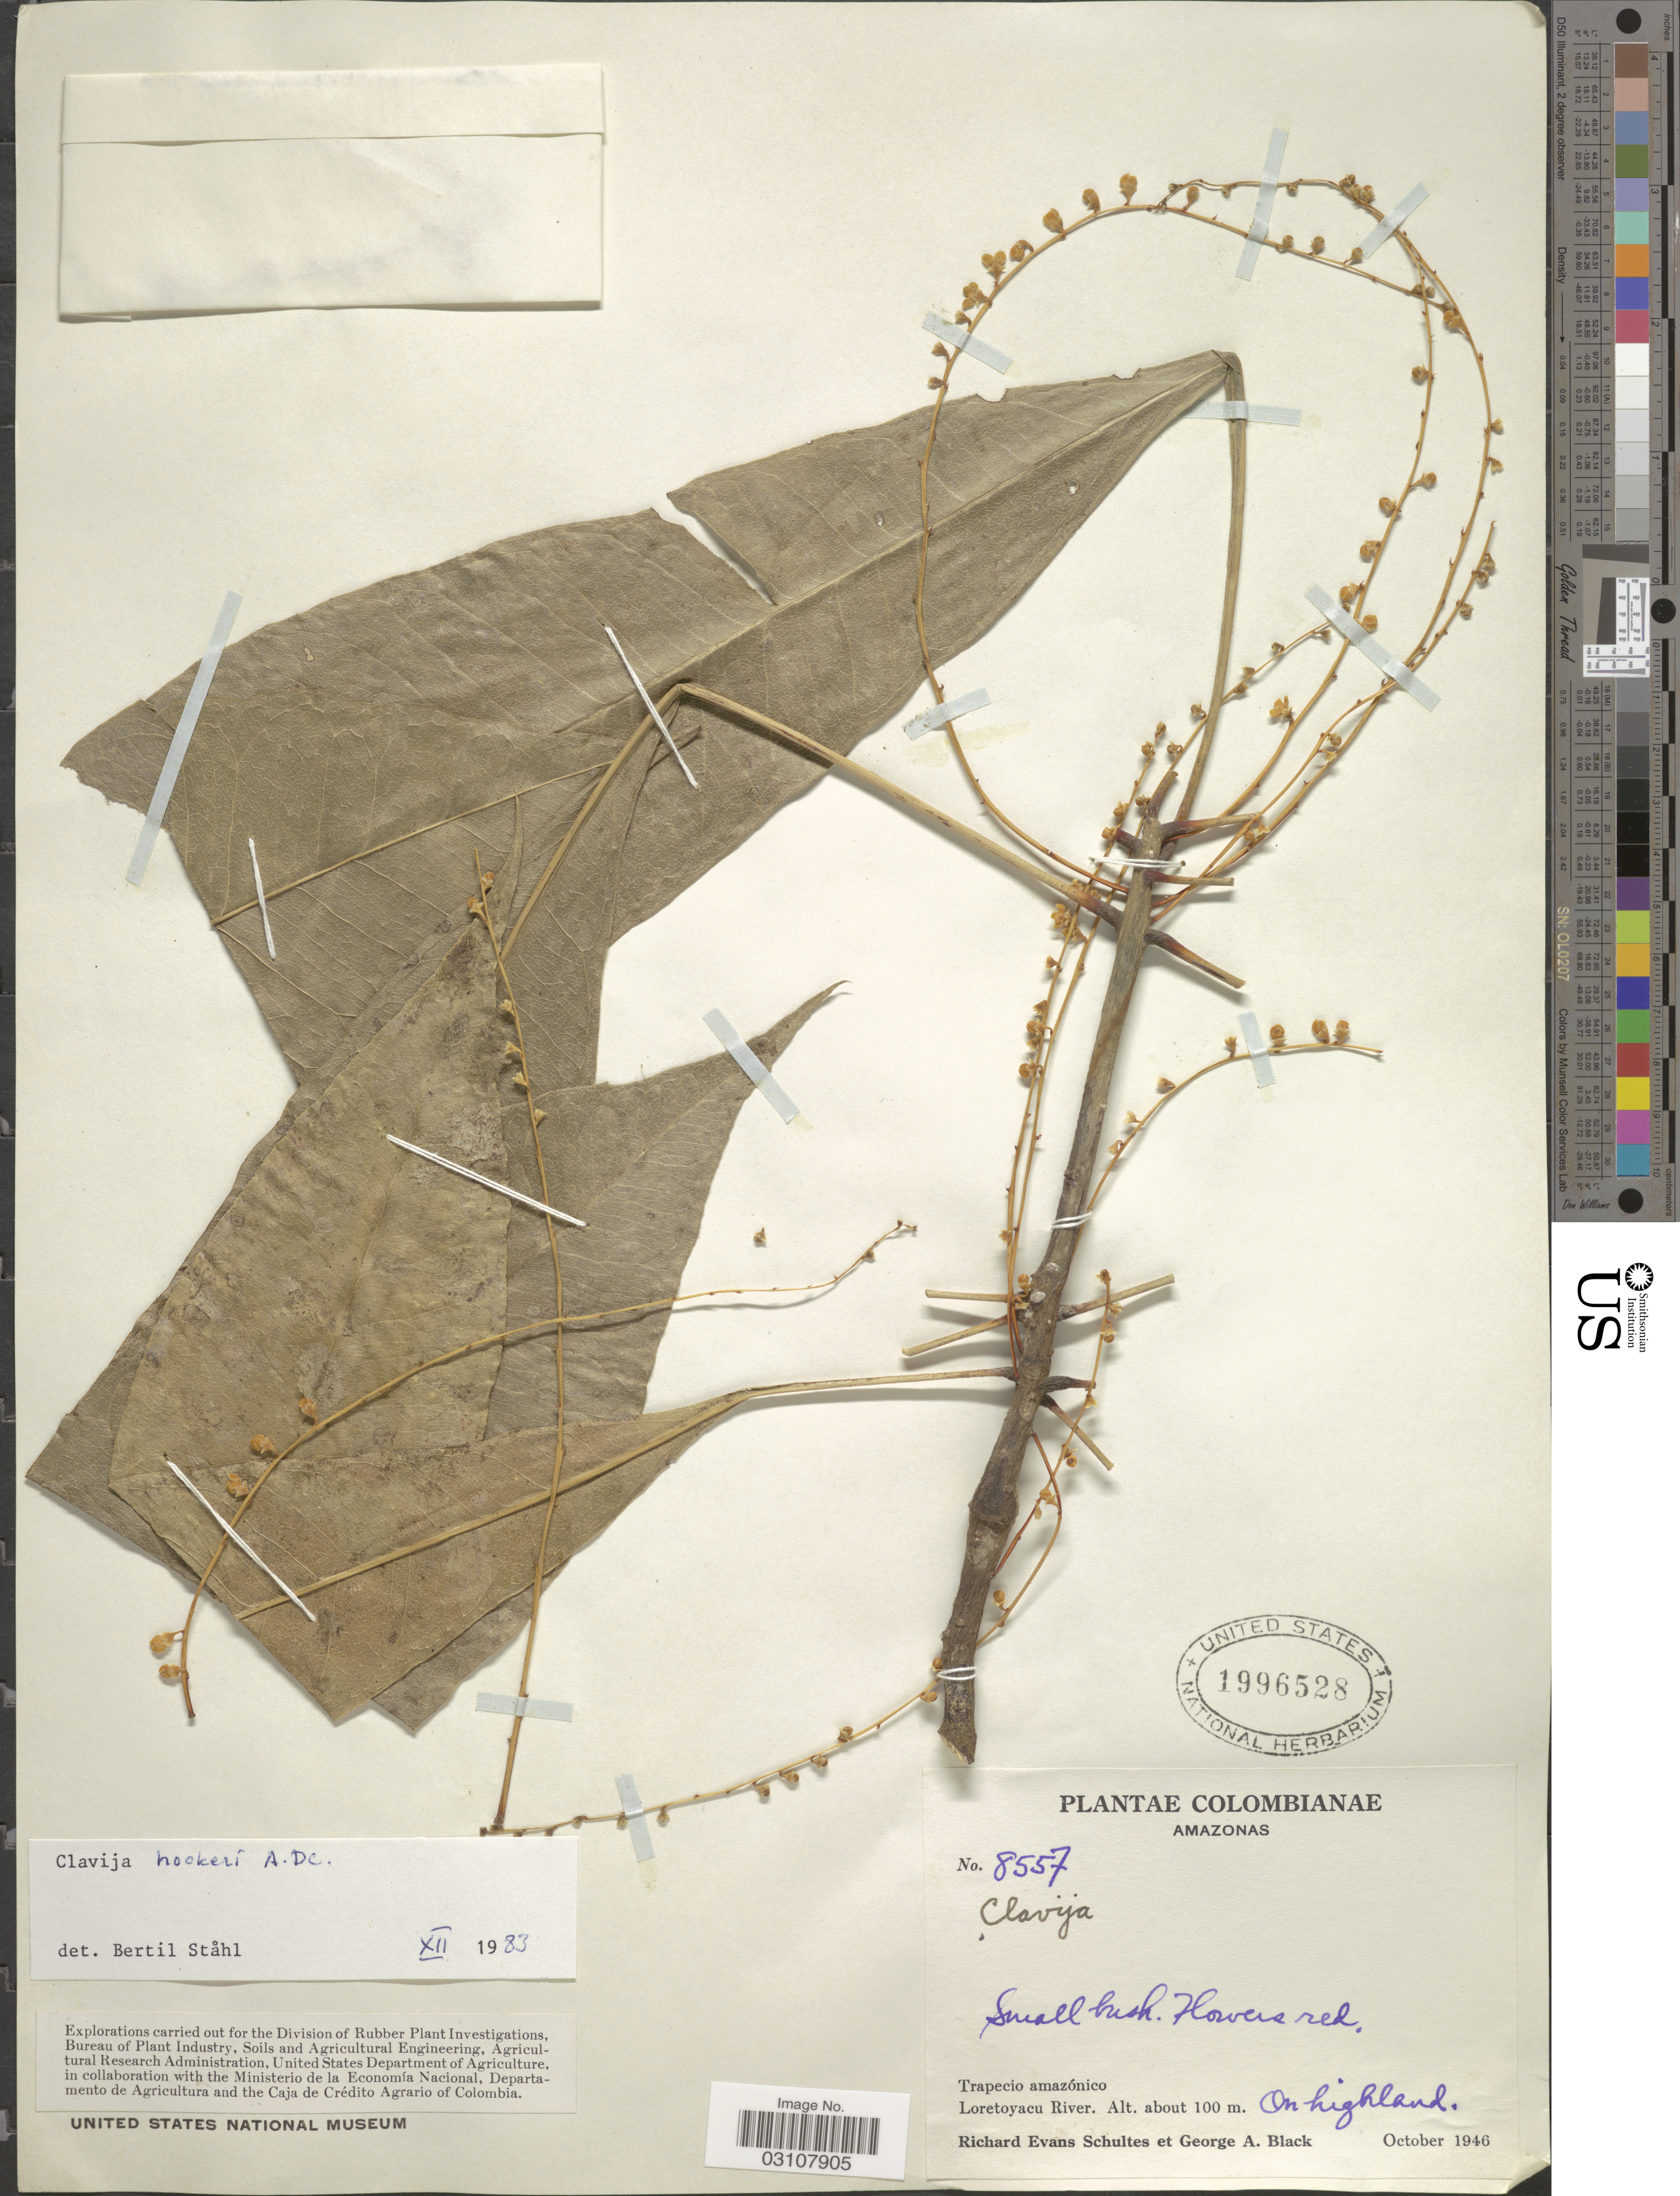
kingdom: Plantae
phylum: Tracheophyta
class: Magnoliopsida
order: Ericales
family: Primulaceae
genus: Clavija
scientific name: Clavija hookeri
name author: A. DC.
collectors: R. E. Schultes & I. Cabrera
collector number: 8557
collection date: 1946-10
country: Colombia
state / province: Amazônas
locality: Trapecia amazónico. Loretoyacu River.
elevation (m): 100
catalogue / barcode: US 1996528